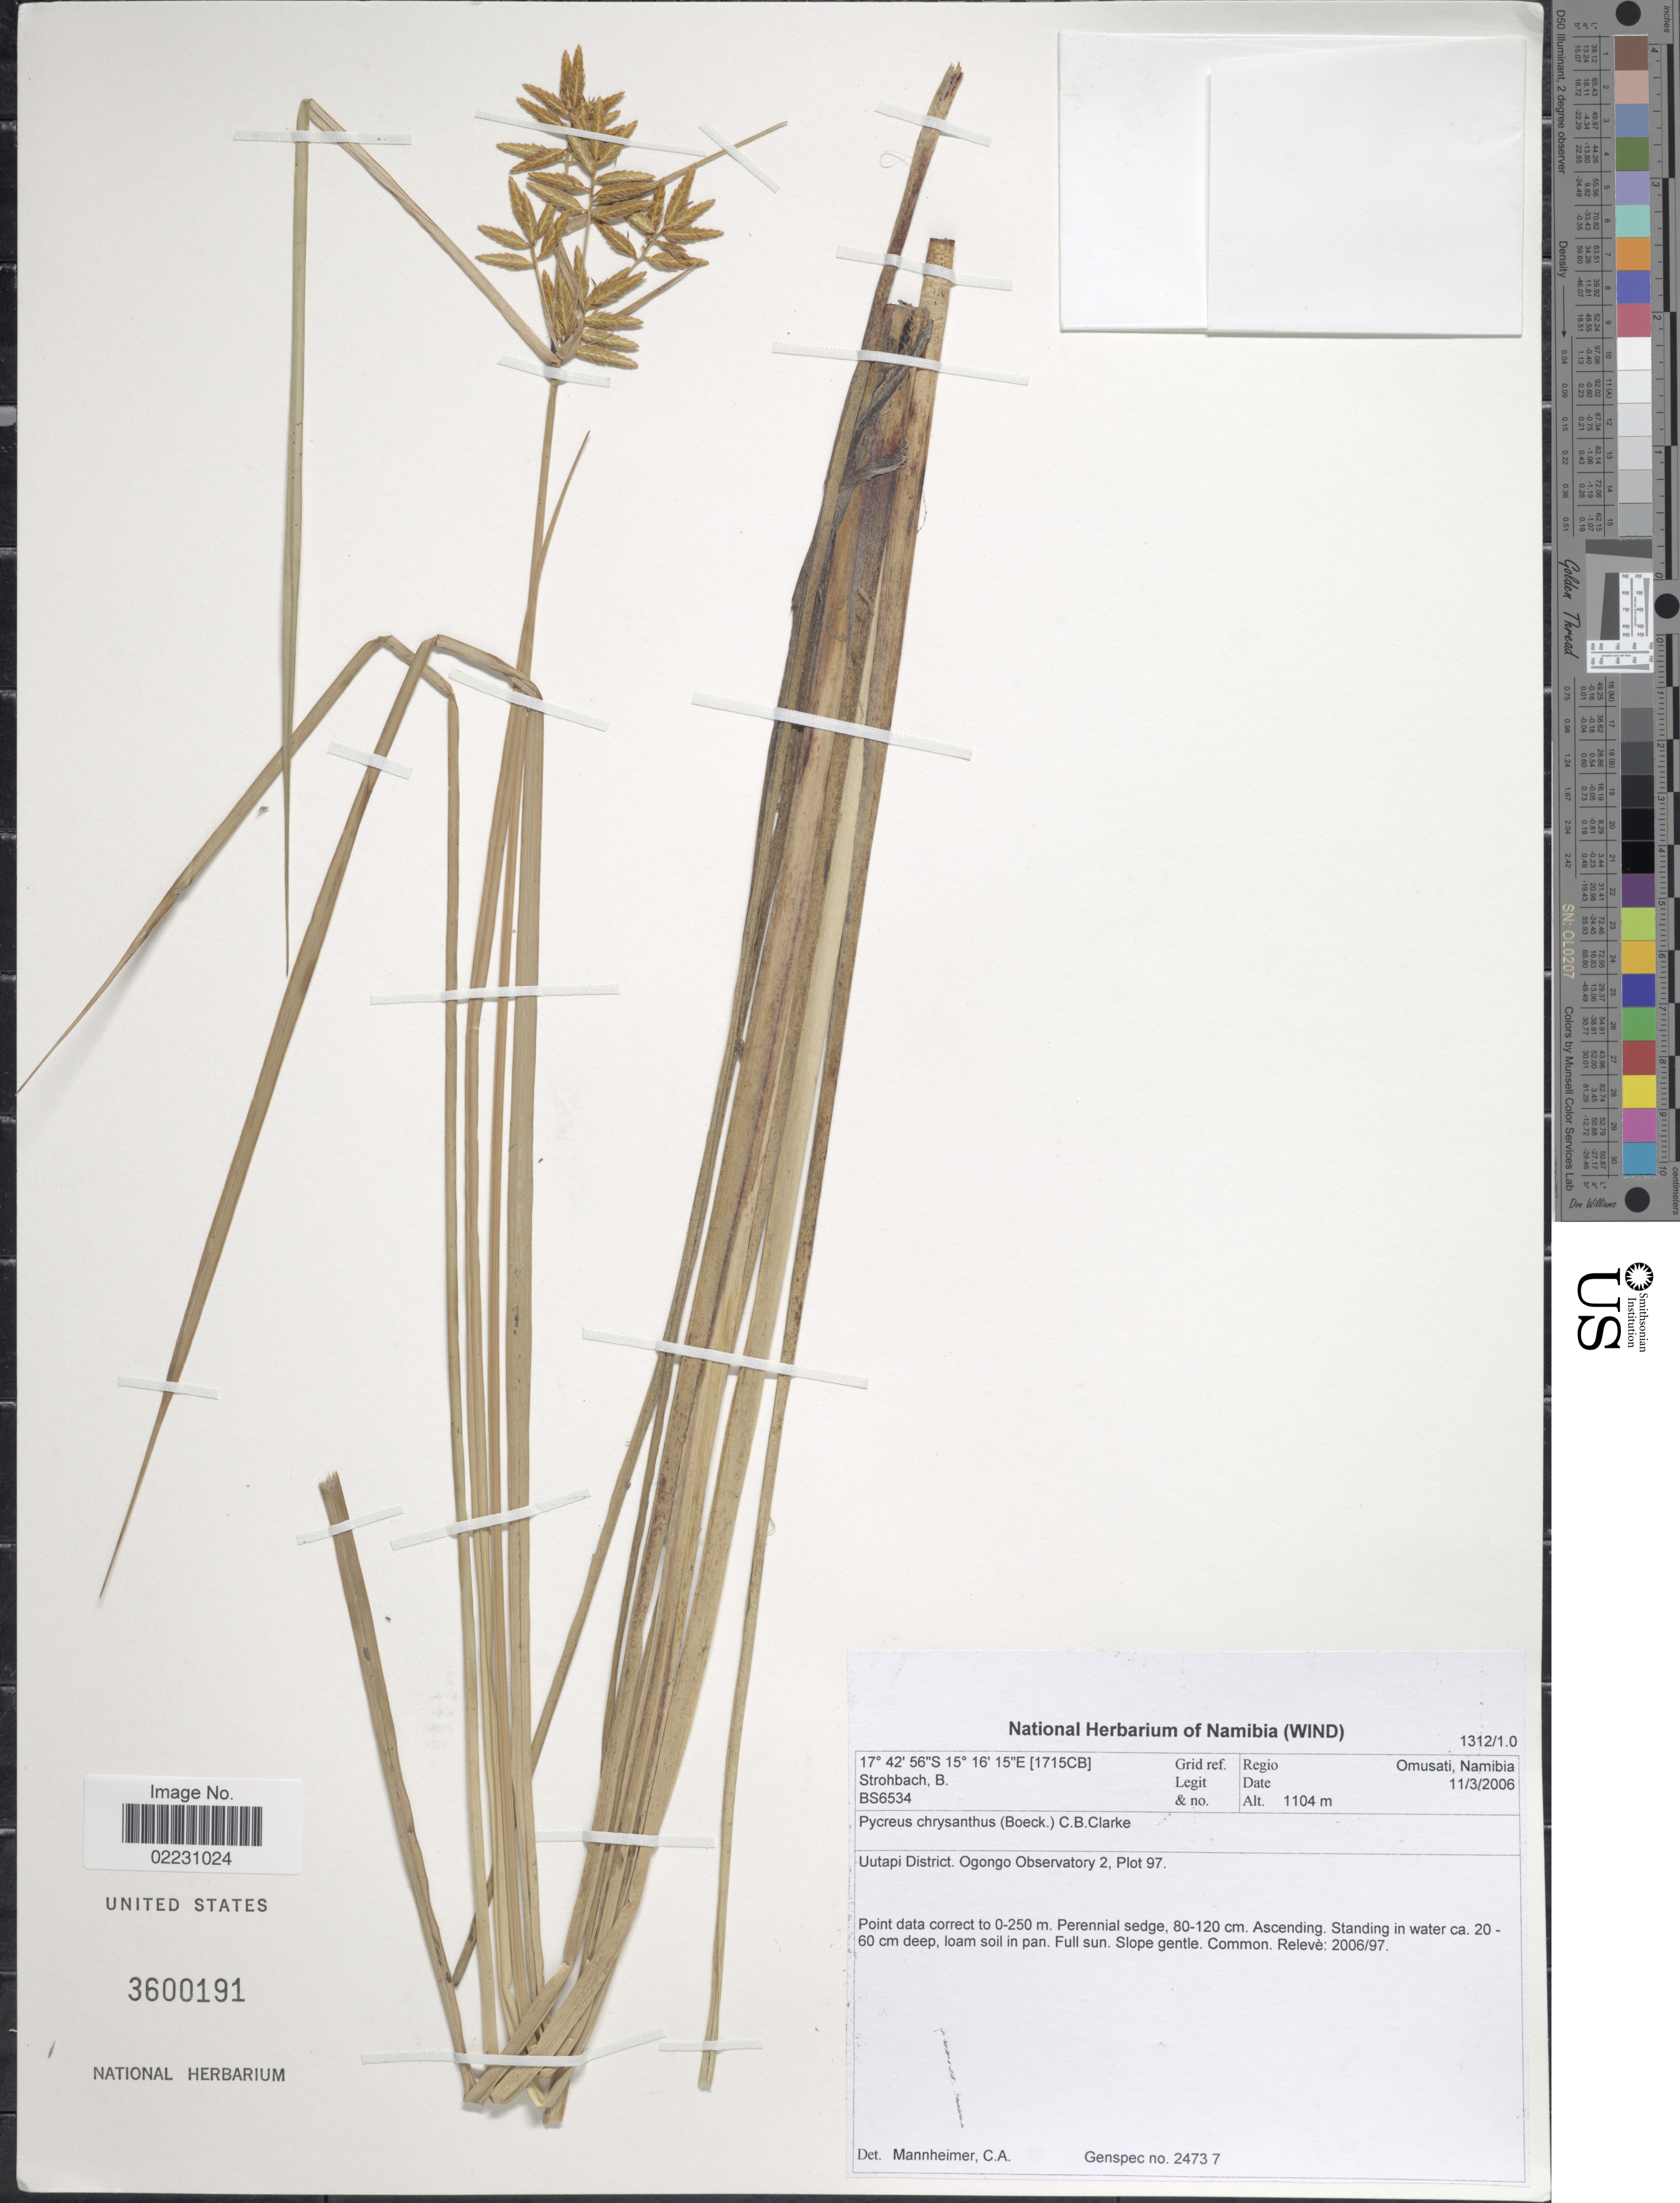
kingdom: Plantae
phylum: Tracheophyta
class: Liliopsida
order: Poales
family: Cyperaceae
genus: Cyperus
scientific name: Cyperus chrysanthus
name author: Boeckeler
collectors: B. Strohbach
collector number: BS6534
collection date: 2006-03-11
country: Namibia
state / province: Omusati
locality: Omusati, Namibia. Uutapi District. Ogongo Observatory 2, Plot 97.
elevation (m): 0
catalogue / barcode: US 3600191